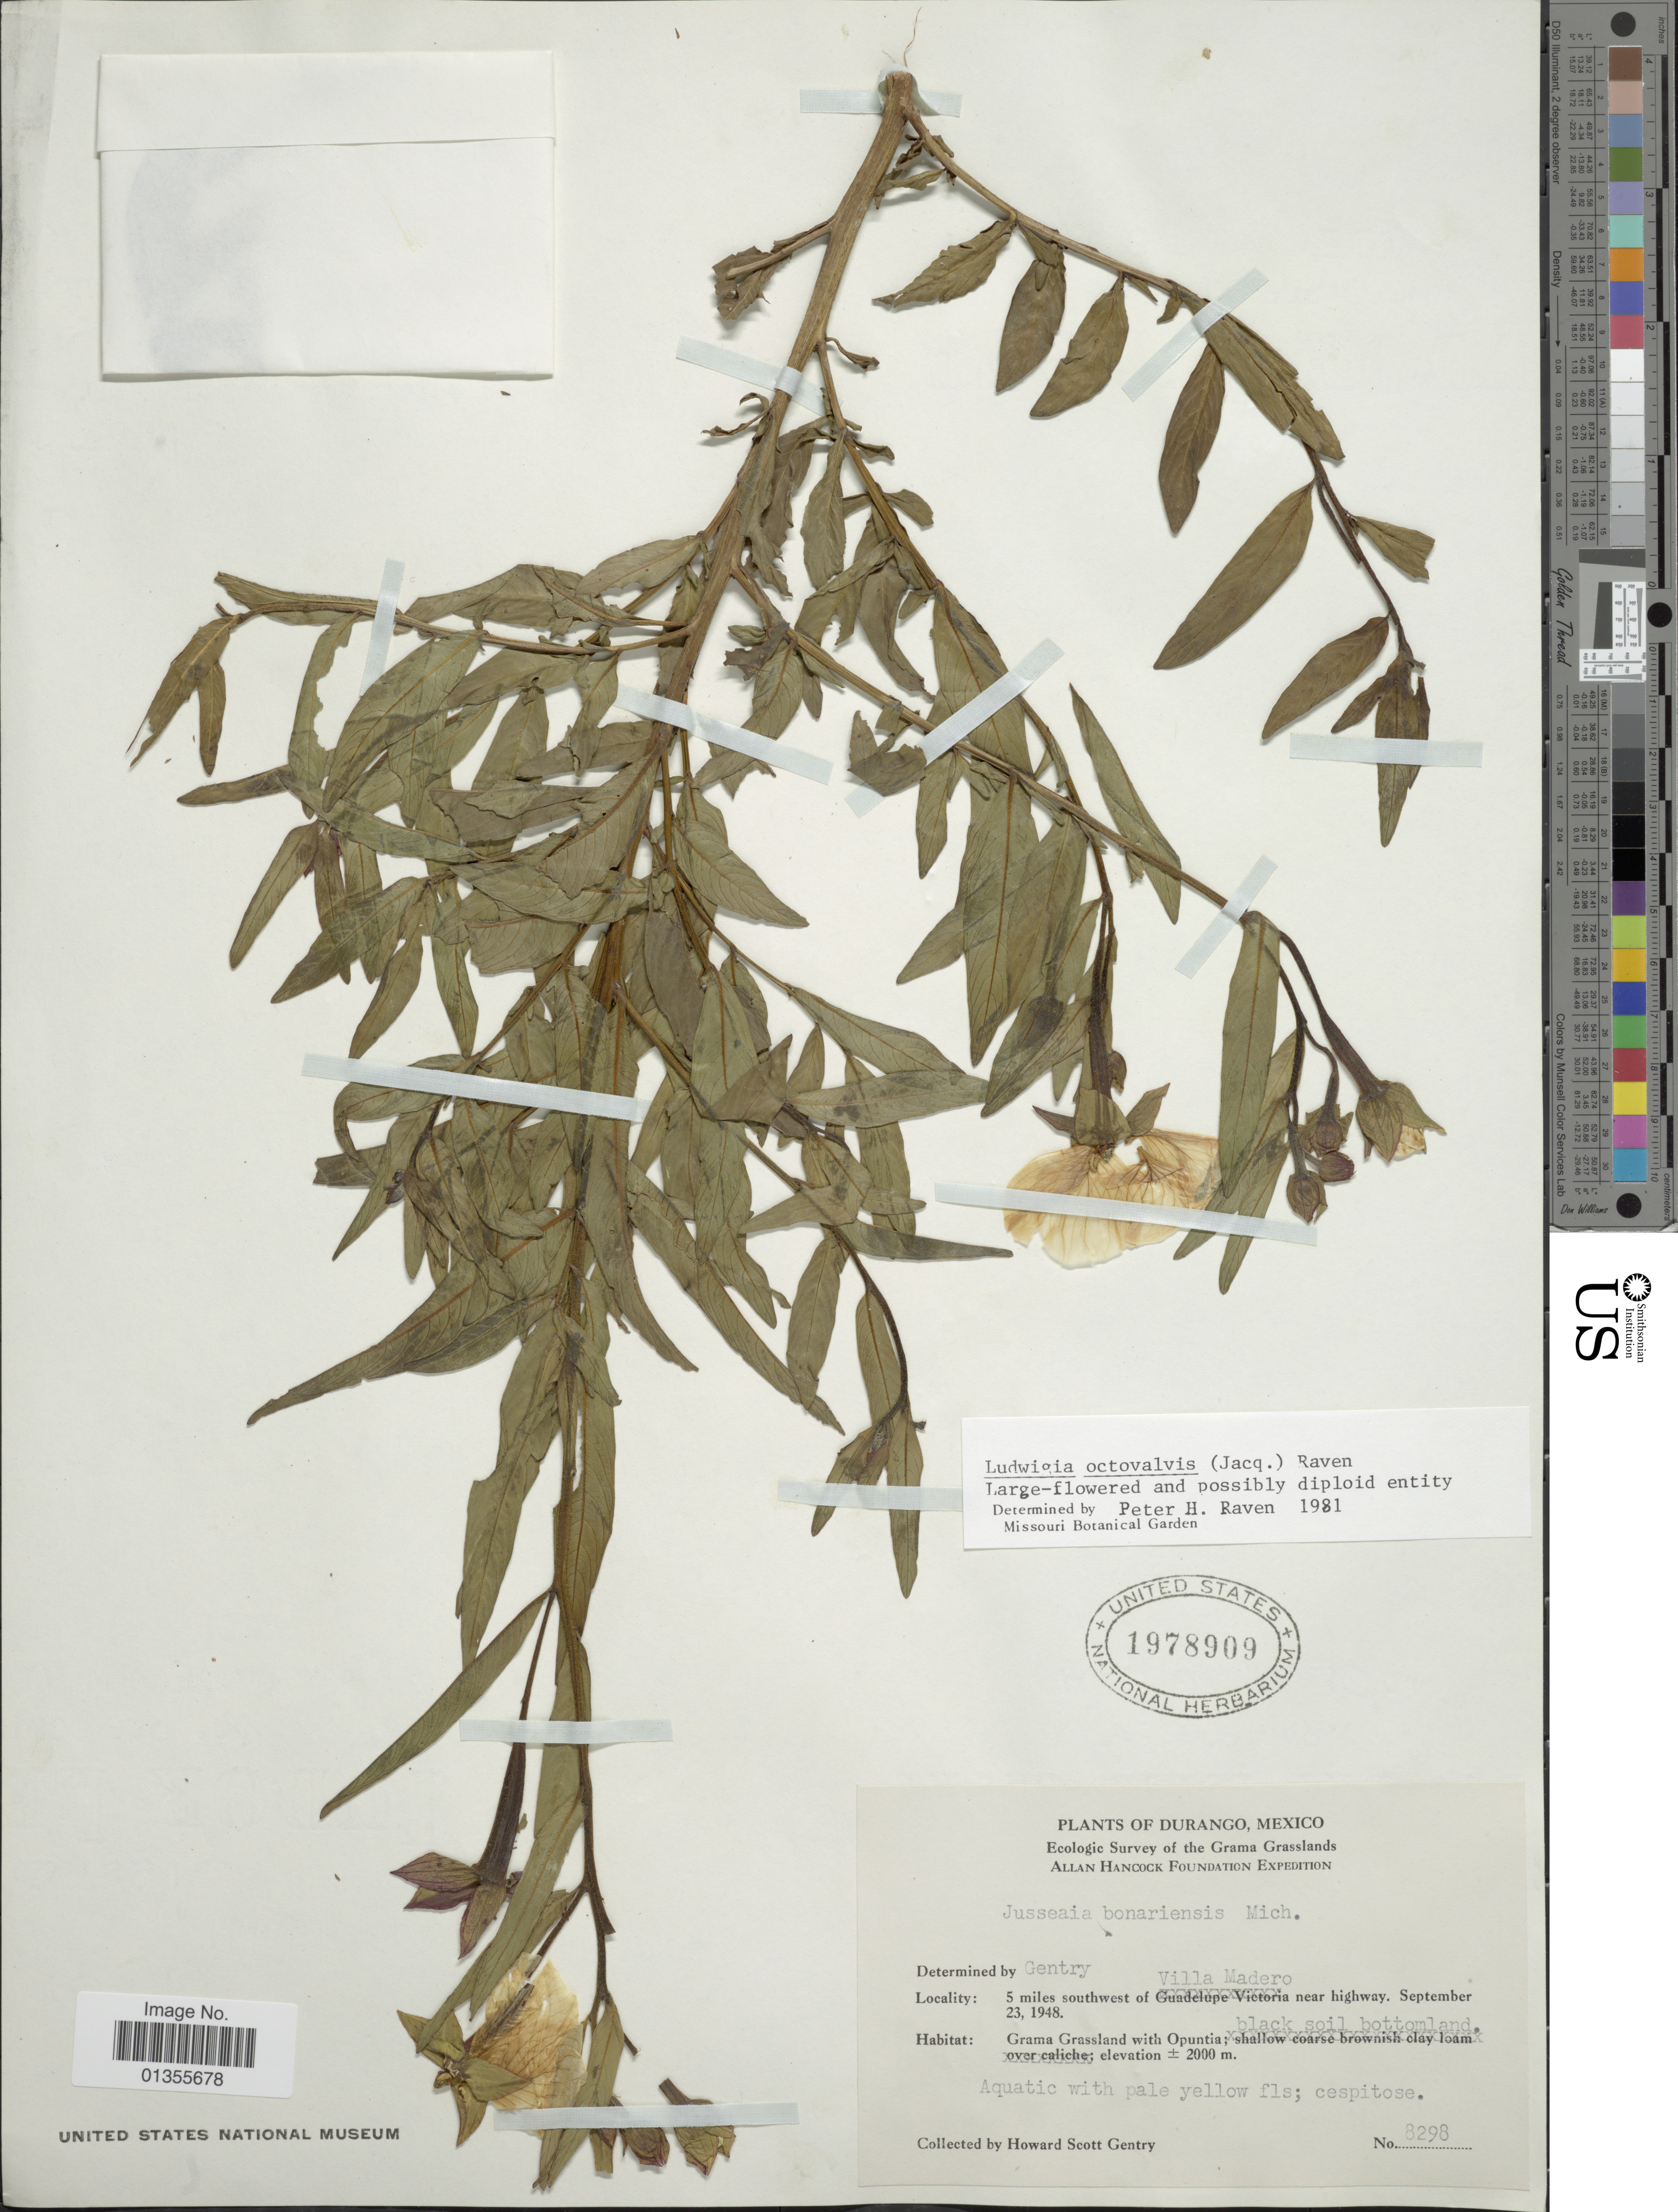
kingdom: Plantae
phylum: Tracheophyta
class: Magnoliopsida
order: Myrtales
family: Onagraceae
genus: Ludwigia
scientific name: Ludwigia octovalvis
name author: (Jacq.) P.H. Raven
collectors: H. S. Gentry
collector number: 8298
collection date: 1948-09-23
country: Mexico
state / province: Durango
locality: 5 miles southwest of Villa Madero near highway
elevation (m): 2000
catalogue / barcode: US 1978909